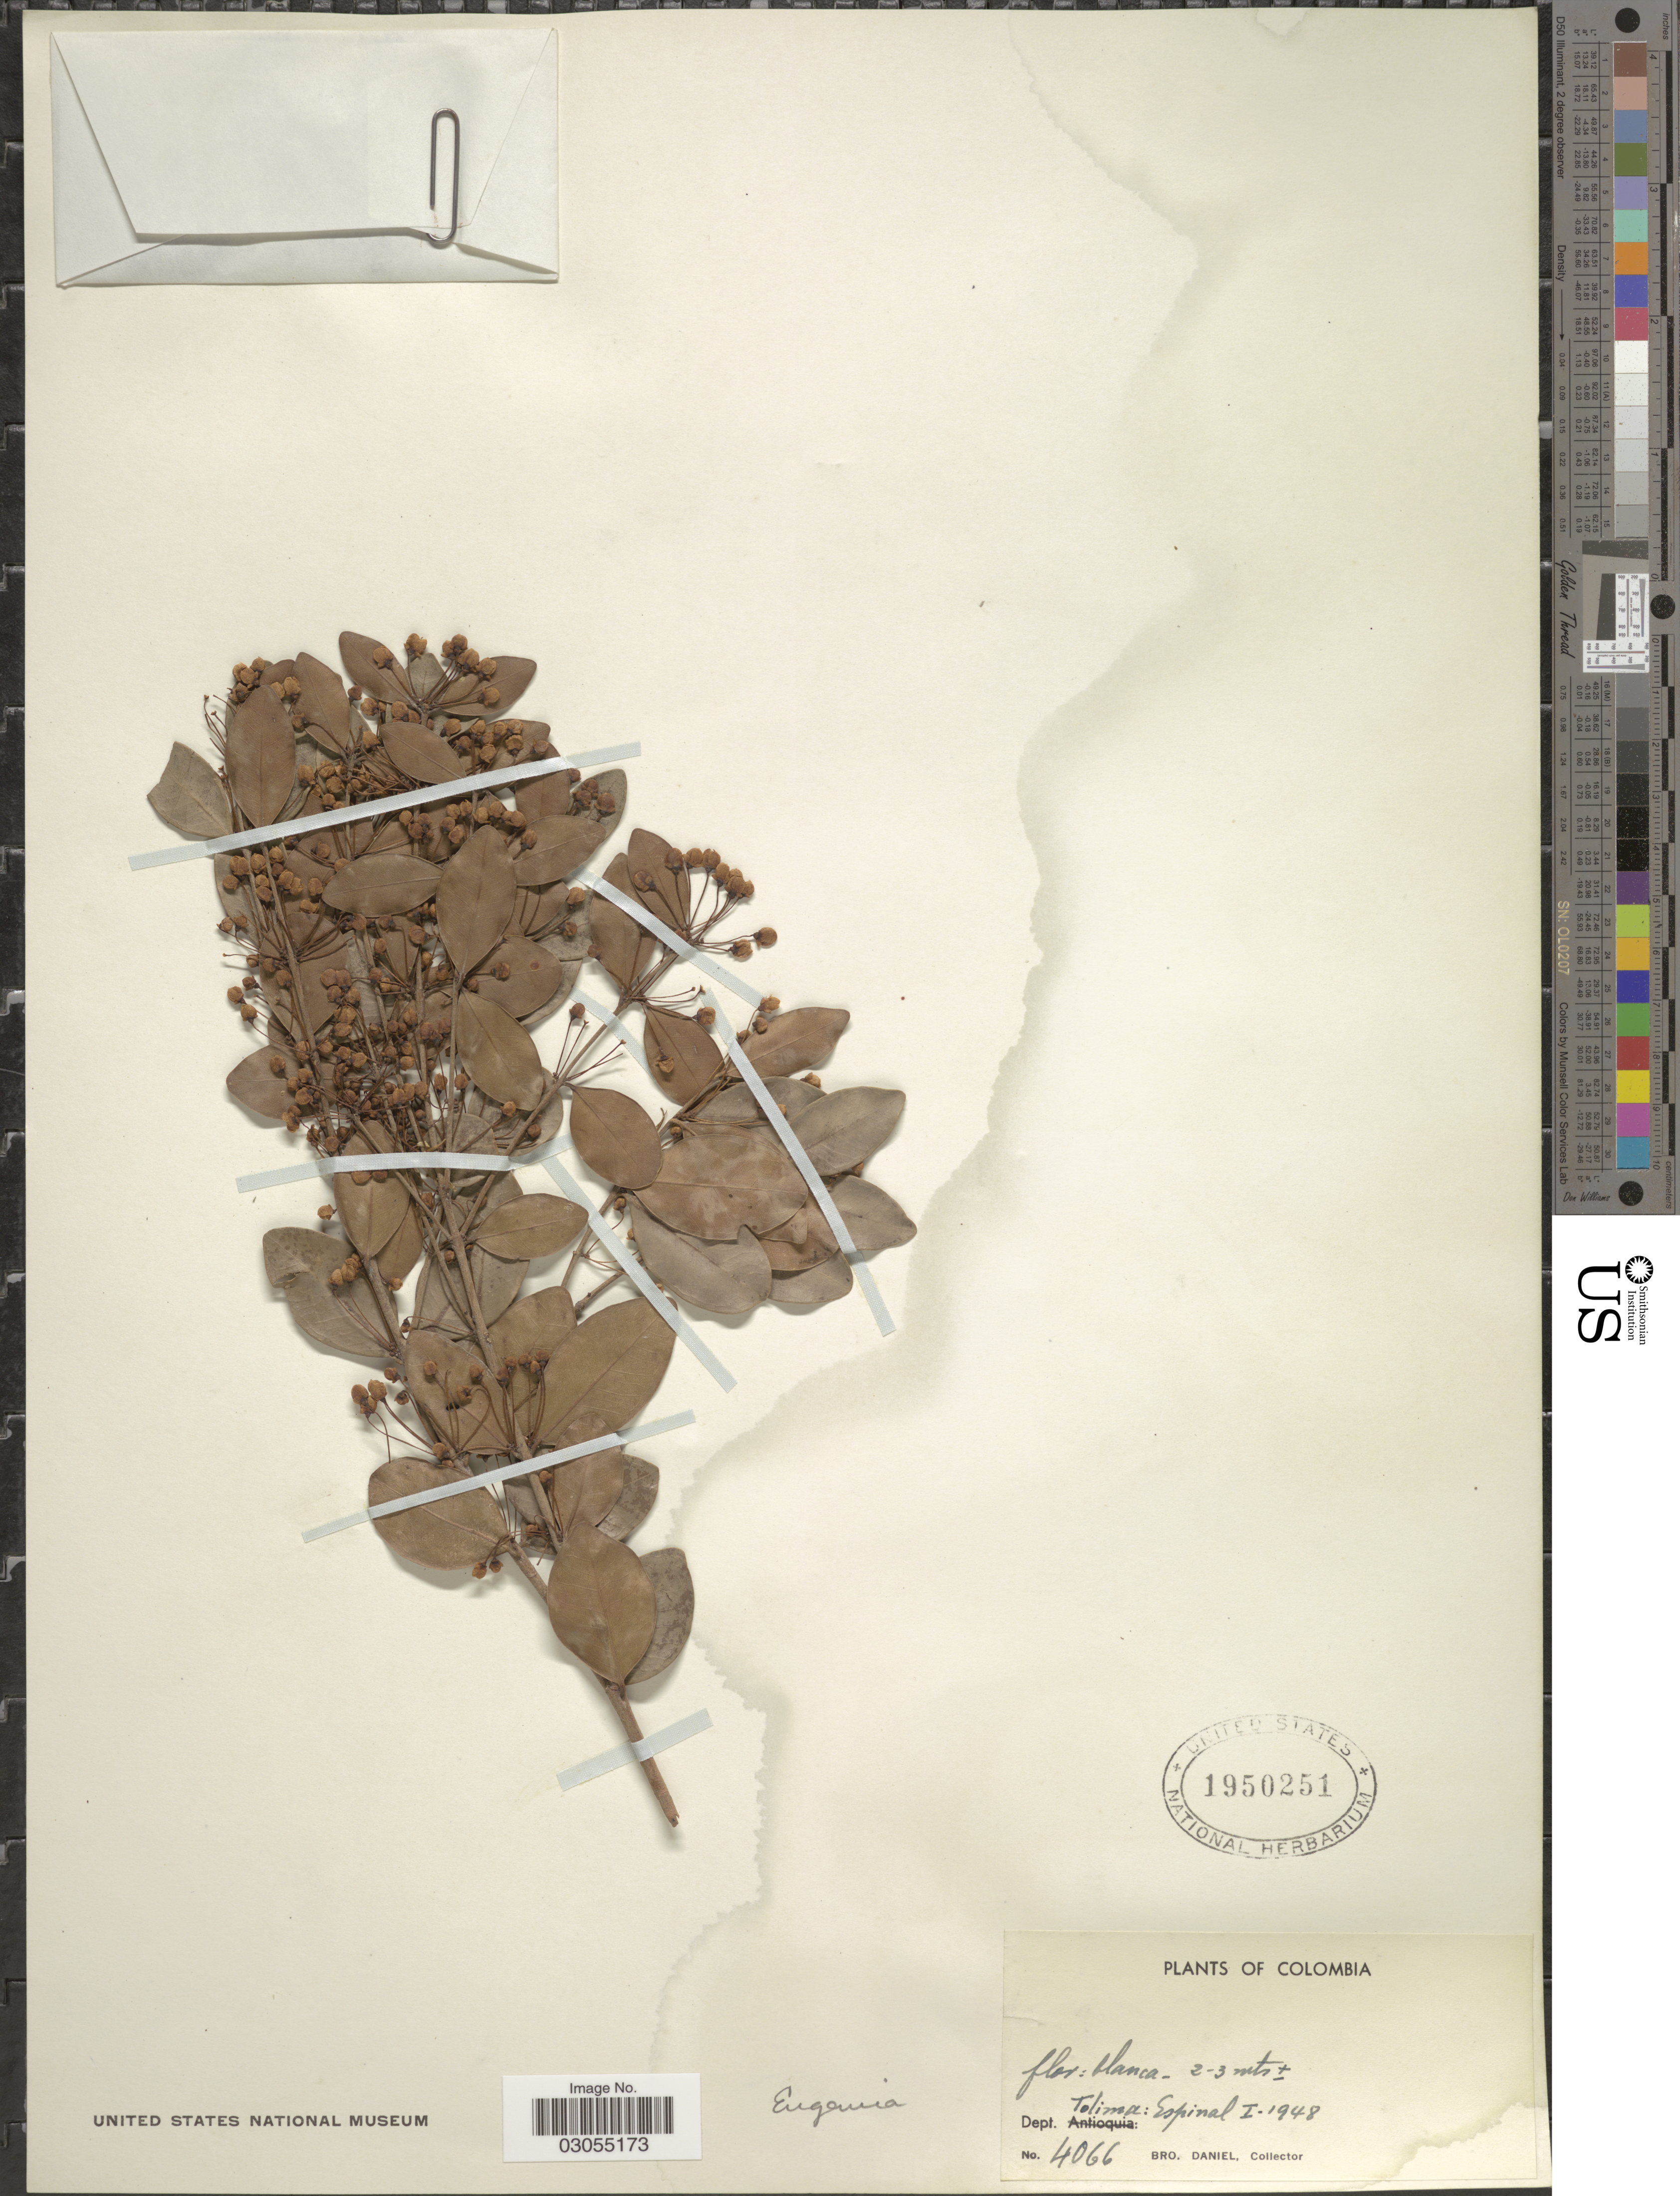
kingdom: Plantae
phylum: Tracheophyta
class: Magnoliopsida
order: Myrtales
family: Myrtaceae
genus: Eugenia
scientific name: Eugenia sp.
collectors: Bro. Daniel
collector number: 4066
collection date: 1948-01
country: Colombia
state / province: Tolima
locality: Dept. Tolima: Espinal.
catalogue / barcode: US 1950251